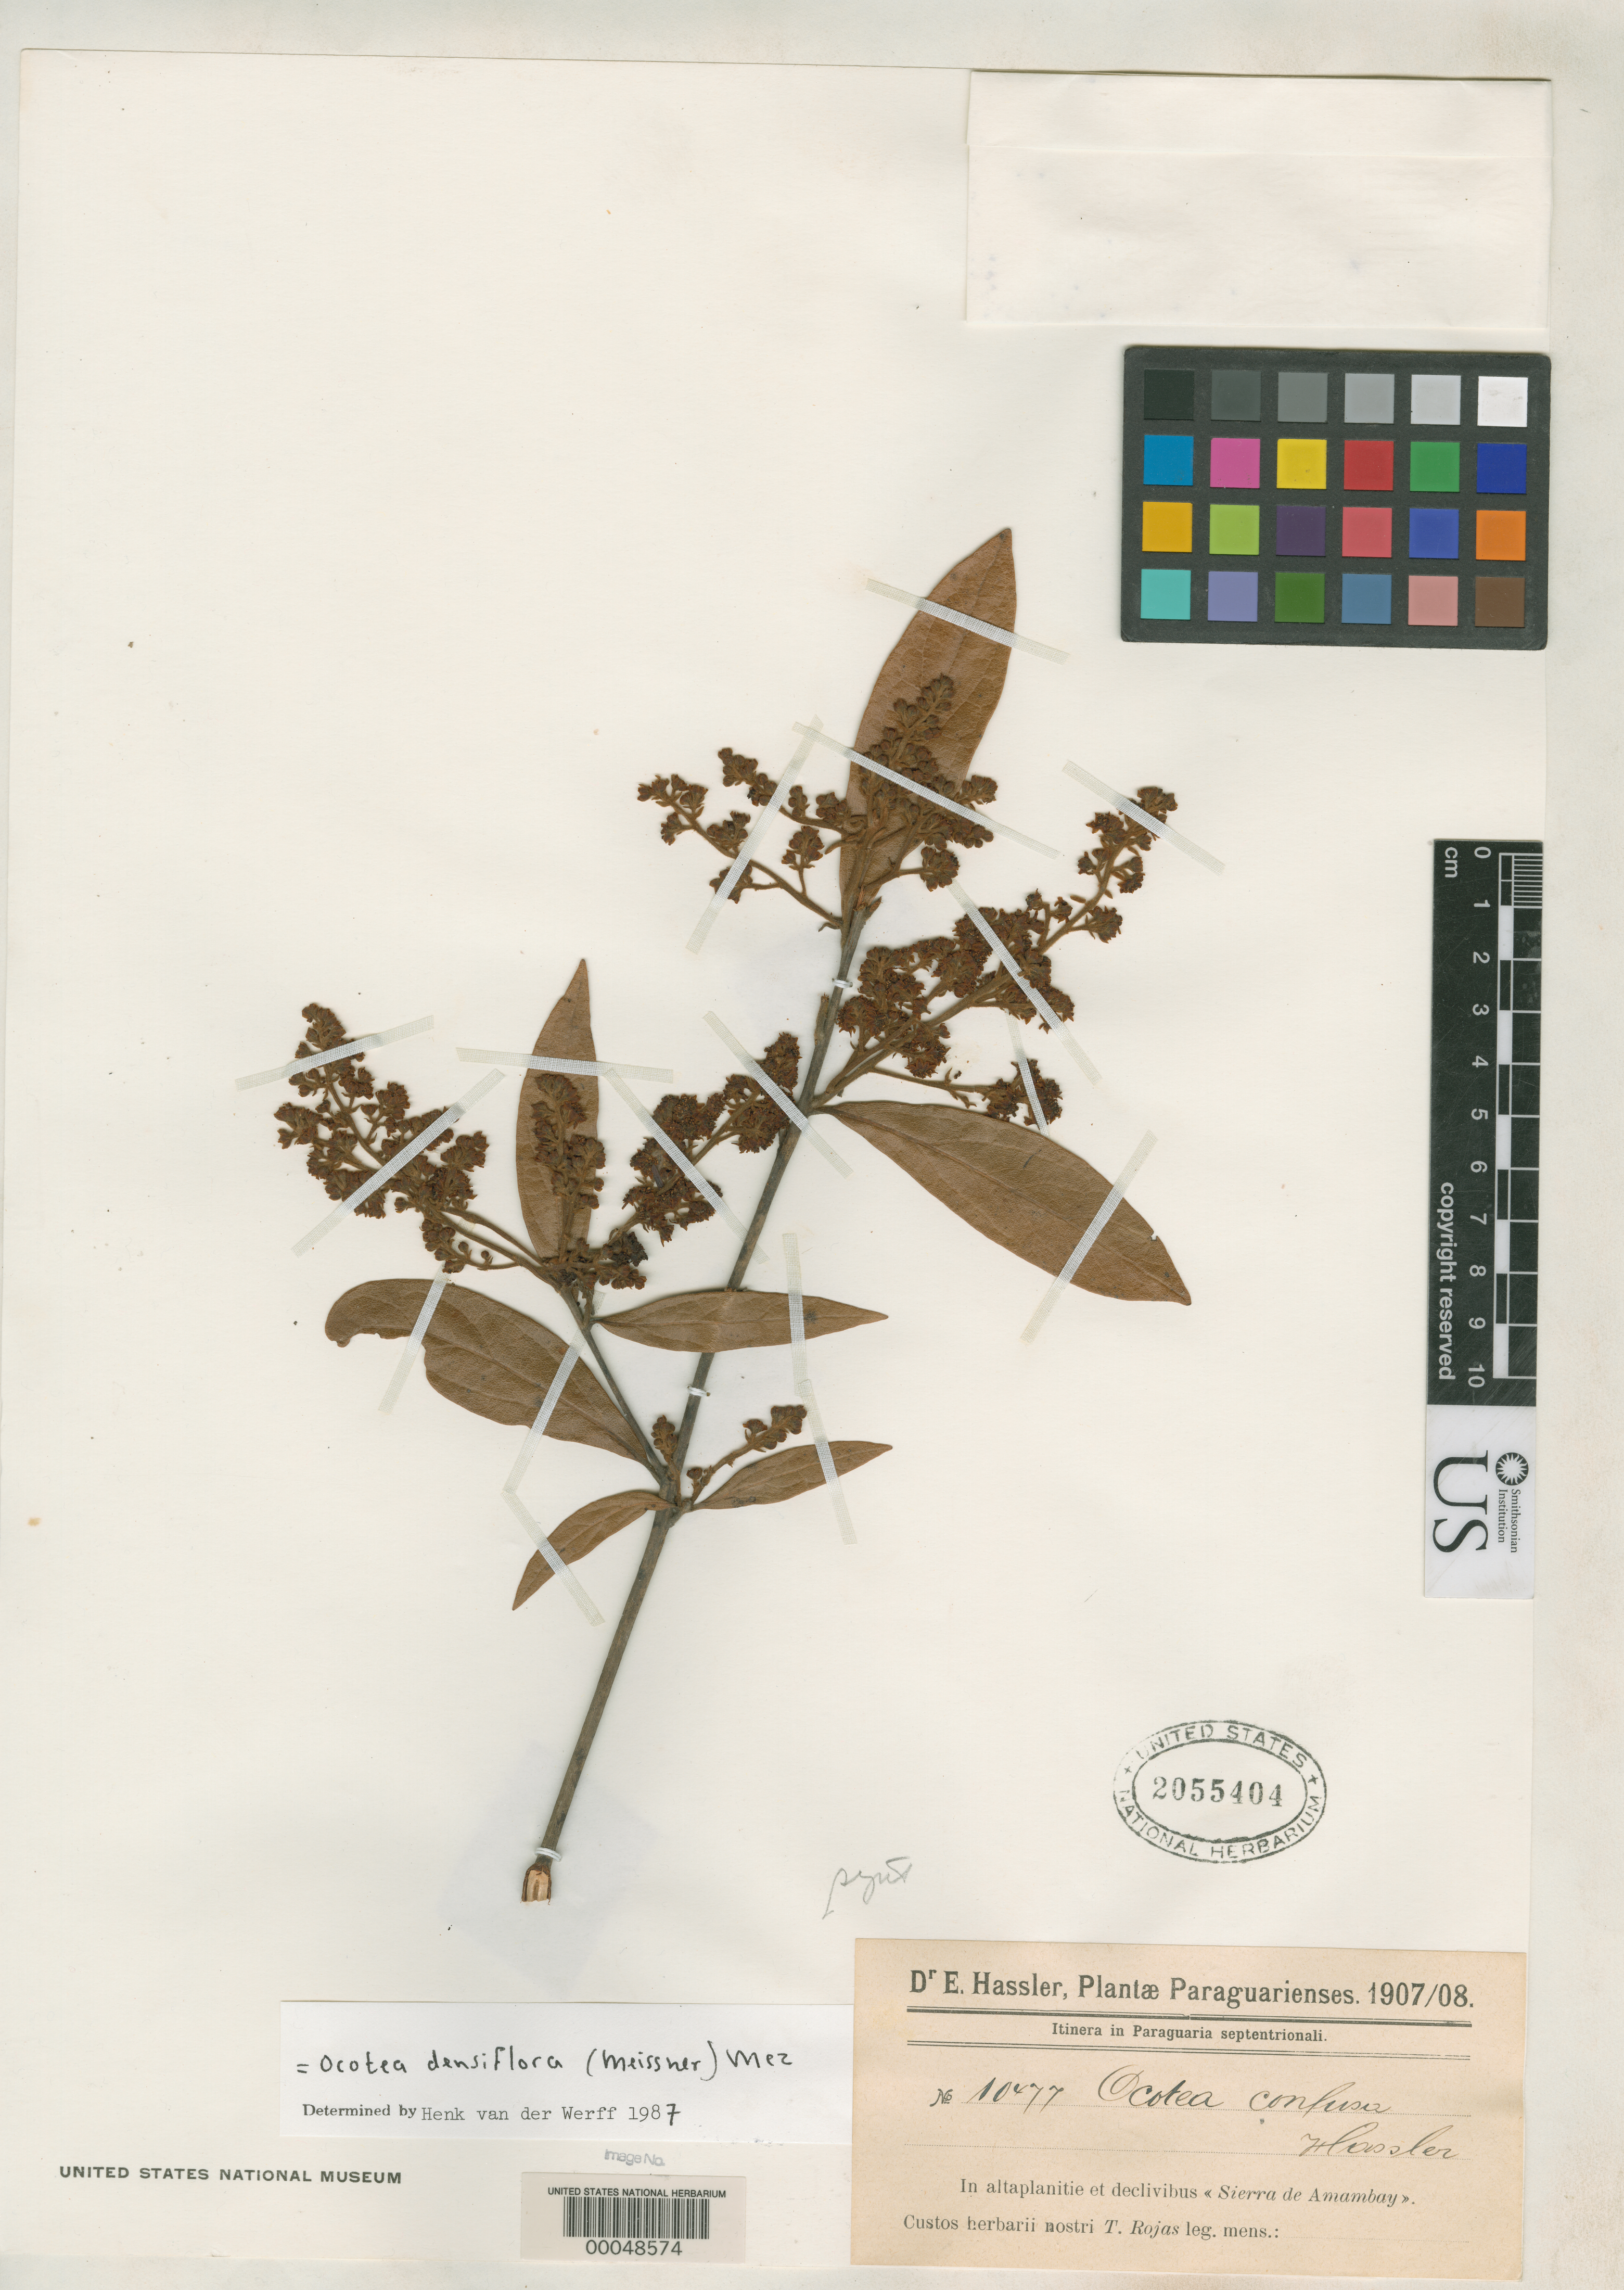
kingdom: Plantae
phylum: Tracheophyta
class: Magnoliopsida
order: Laurales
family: Lauraceae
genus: Ocotea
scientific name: Ocotea confusa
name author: Hassl.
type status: Isosyntype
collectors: E. Hassler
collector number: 10477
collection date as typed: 1907 to -- --- 1908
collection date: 1907/1908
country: Paraguay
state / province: Amambay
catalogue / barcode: US 2055404